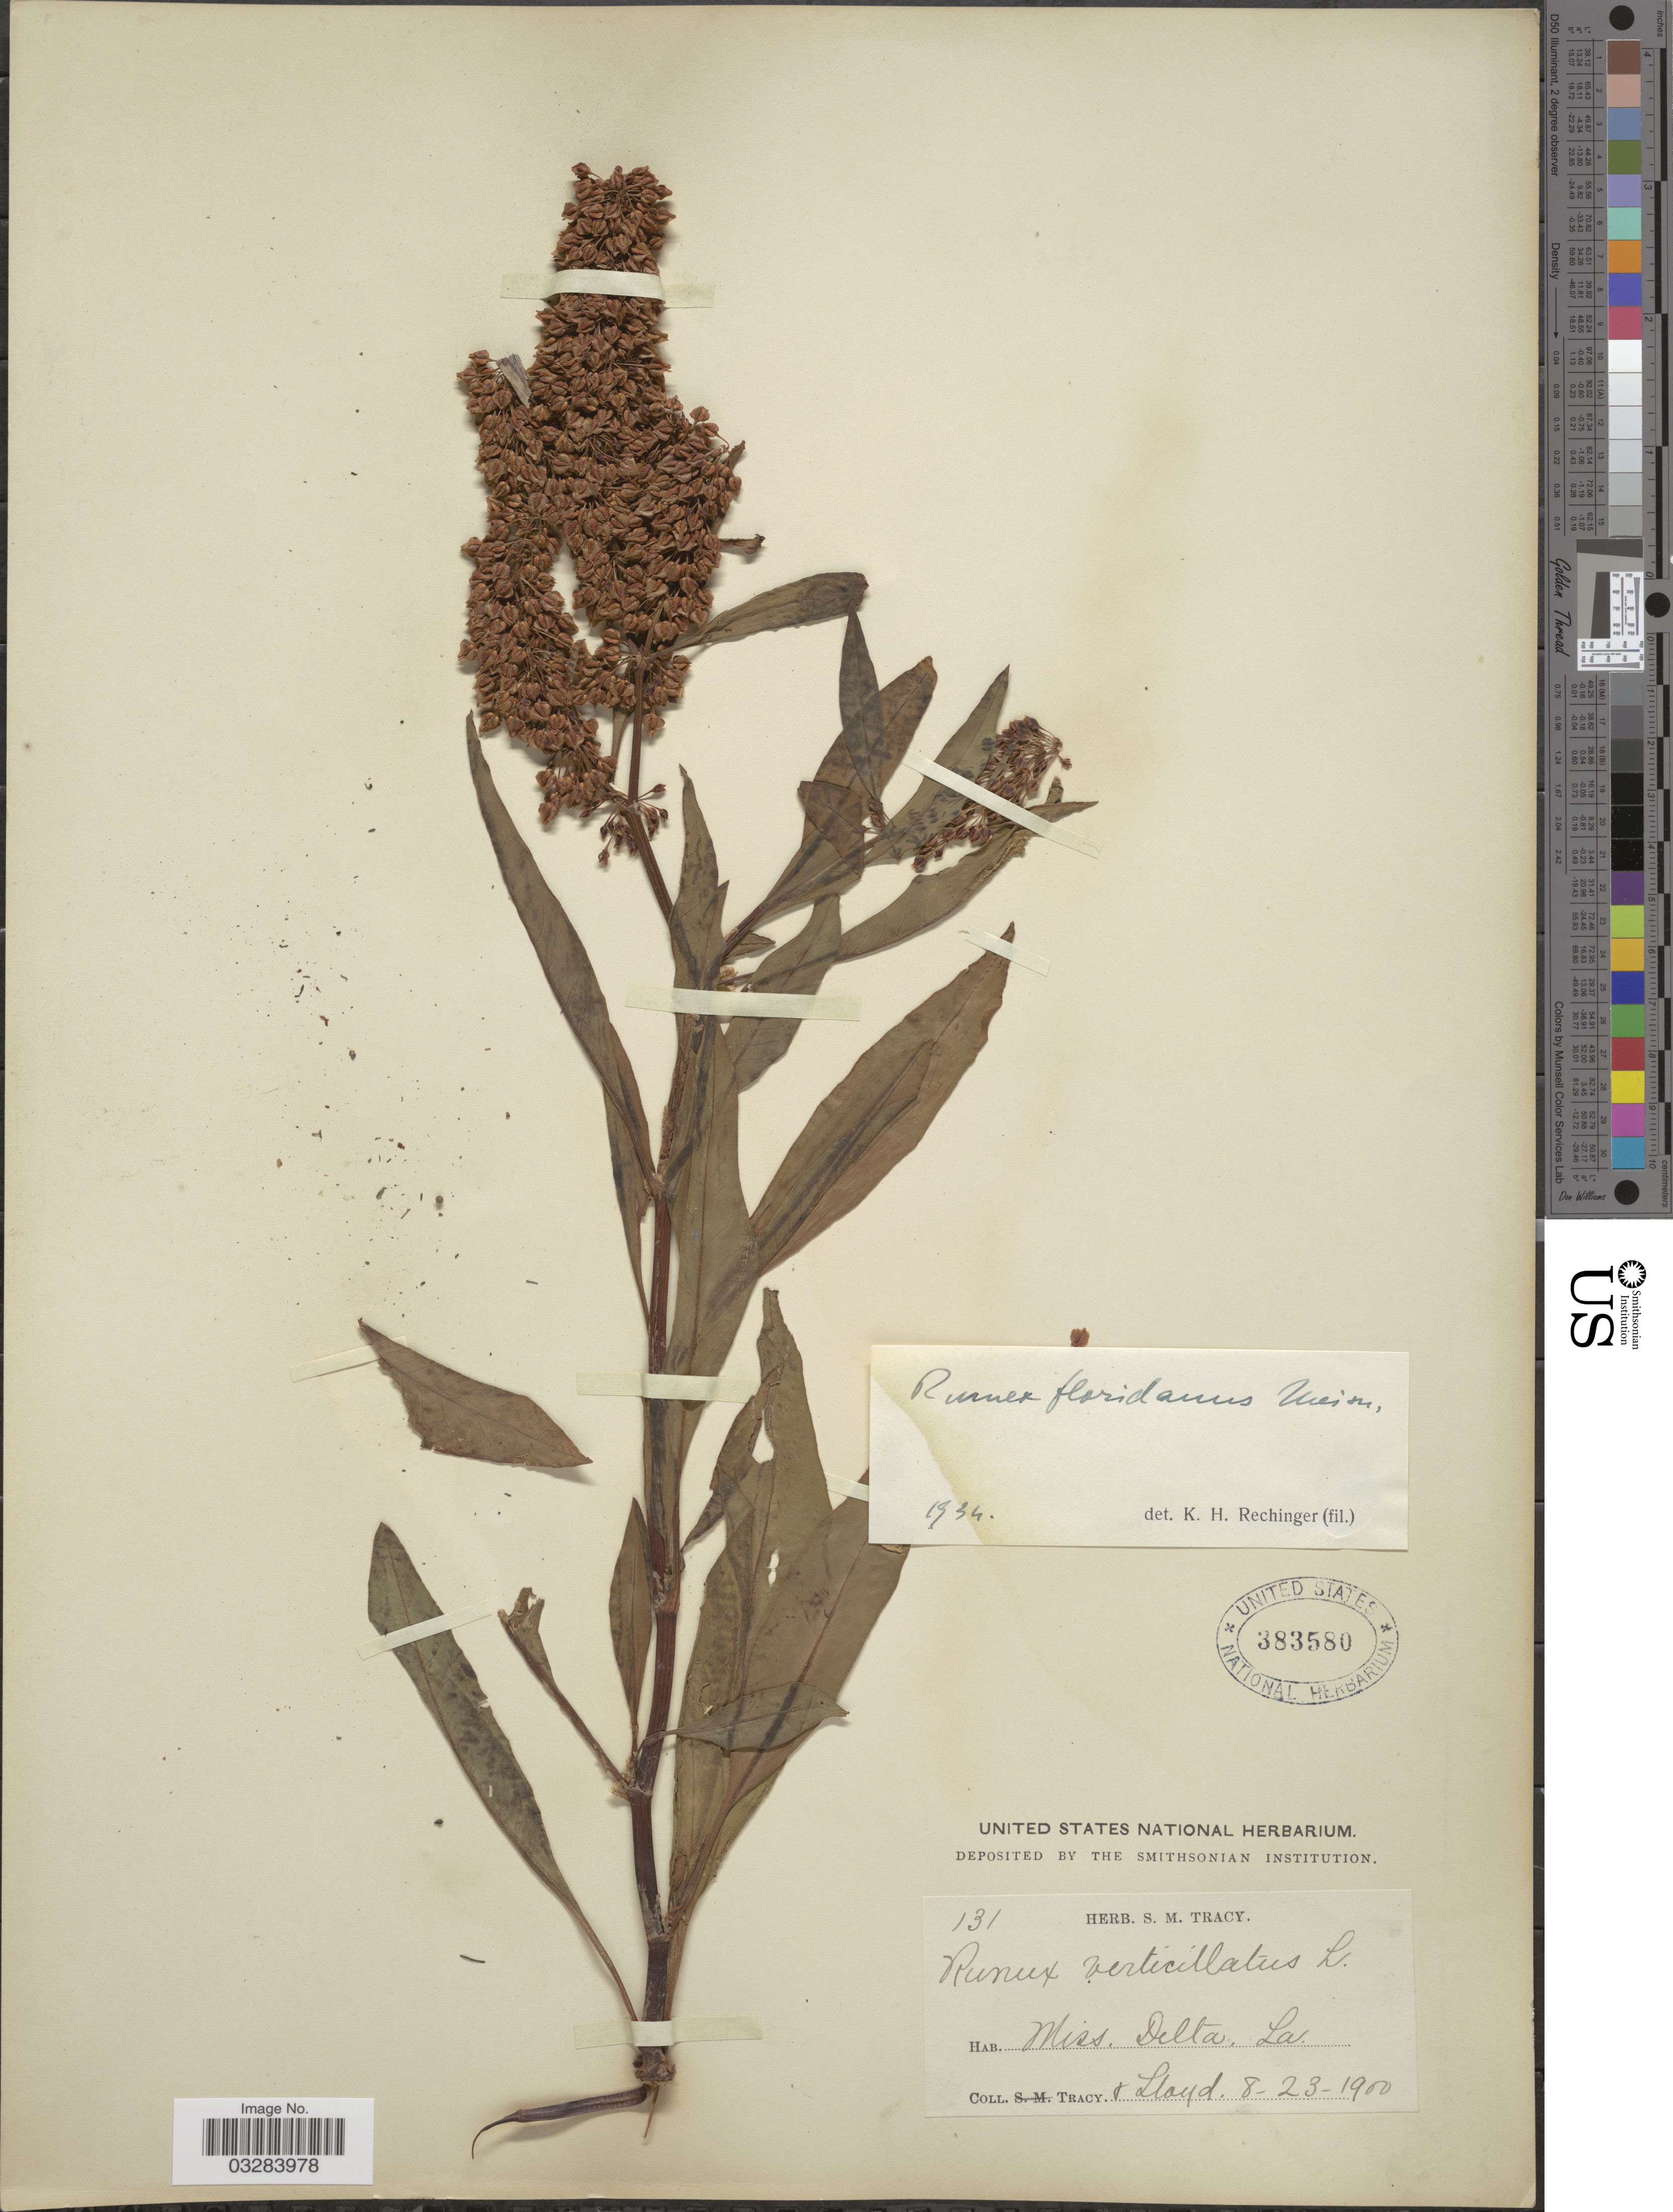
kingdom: Plantae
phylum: Tracheophyta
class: Magnoliopsida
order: Caryophyllales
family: Polygonaceae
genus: Rumex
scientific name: Rumex floridanus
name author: Meisn.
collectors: -. Tracy & -- Lloyd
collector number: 131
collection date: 1900-08-23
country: United States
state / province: Louisiana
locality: Miss. Delta. La.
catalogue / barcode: US 383580